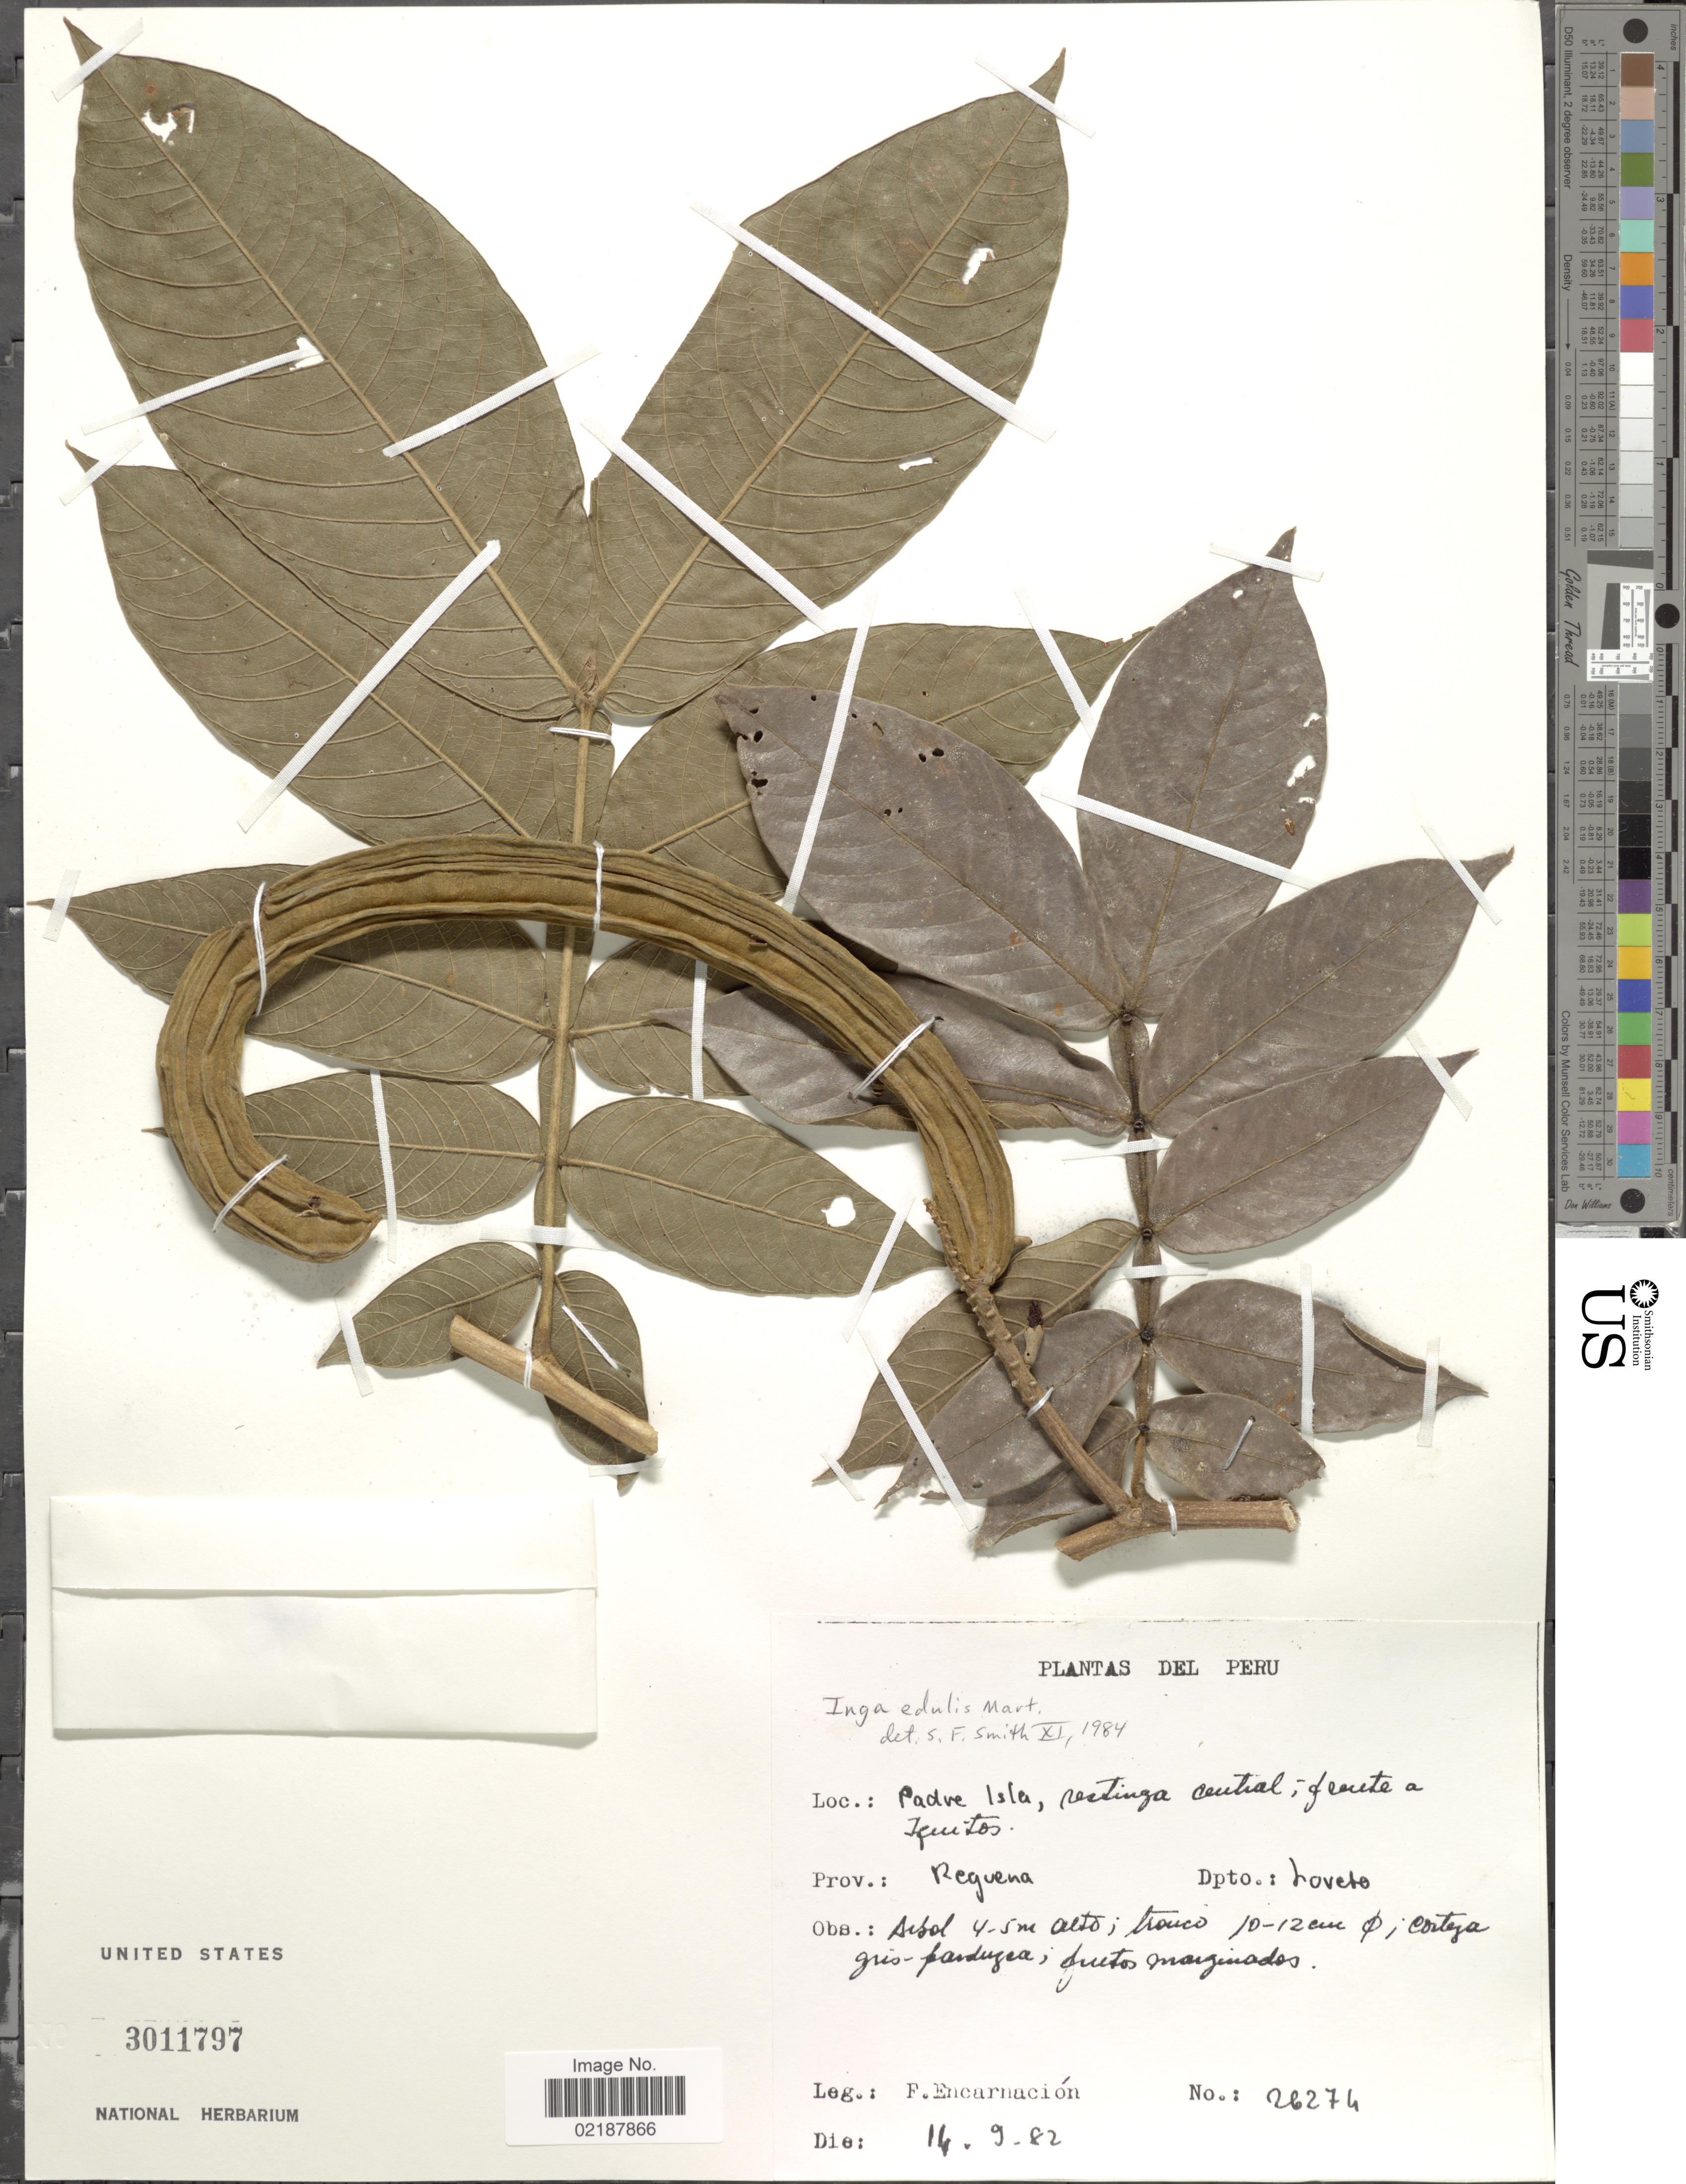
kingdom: Plantae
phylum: Tracheophyta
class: Magnoliopsida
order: Fabales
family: Fabaceae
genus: Inga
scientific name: Inga edulis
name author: Mart.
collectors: F. Encarnación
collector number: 26274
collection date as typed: Transcribed d/m/y: 14/9/82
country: Peru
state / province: Loreto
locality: Padre Isla, restinga central, frente a Iquitos, Prov. Requena, Dpto. Loreto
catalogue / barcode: US 3011797